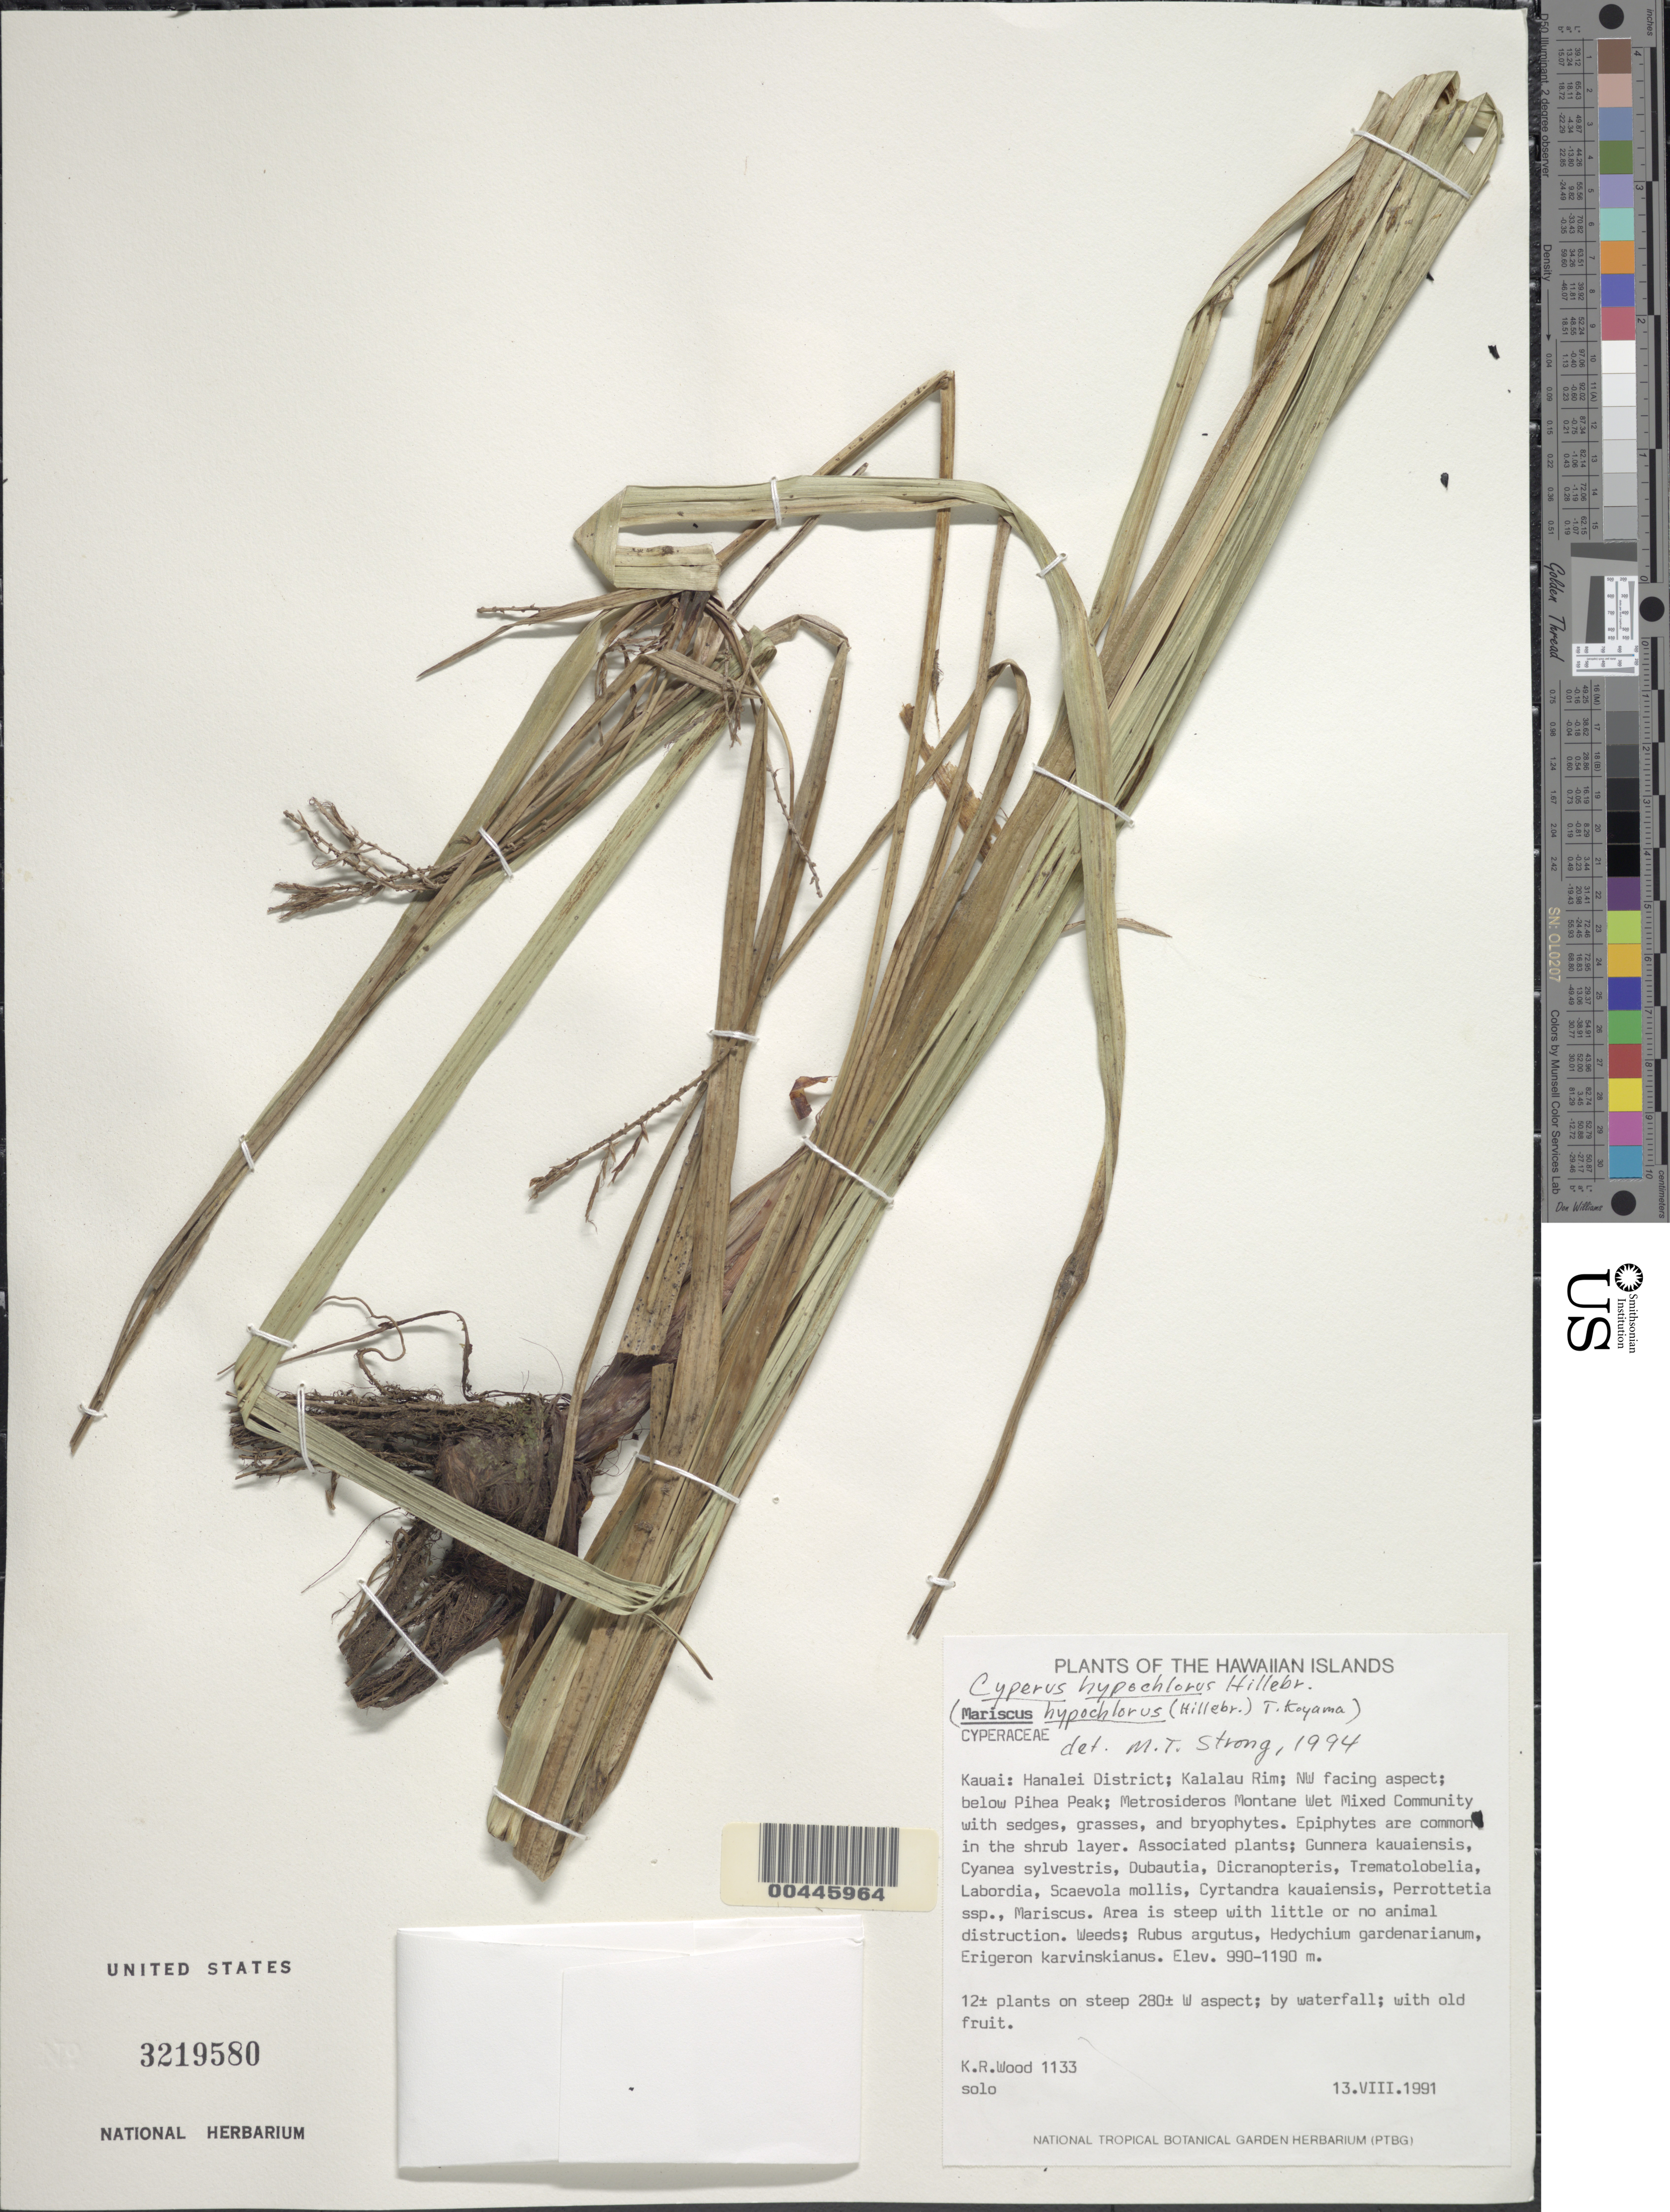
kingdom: Plantae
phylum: Tracheophyta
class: Liliopsida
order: Poales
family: Cyperaceae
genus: Cyperus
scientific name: Cyperus hypochlorus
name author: Hillebr.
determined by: Strong, M. T., (US), Smithsonian Institution - National Museum of Natural History (UNITED STATES)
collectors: K. R. Wood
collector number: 1133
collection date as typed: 13 Aug 1991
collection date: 1991-08-13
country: United States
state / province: Hawaii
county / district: Kauai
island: Kaua'i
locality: Hanalei Dist., Kalalau Rim, NW facing aspect, below Pihea Peak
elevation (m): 990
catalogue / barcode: US 3219580